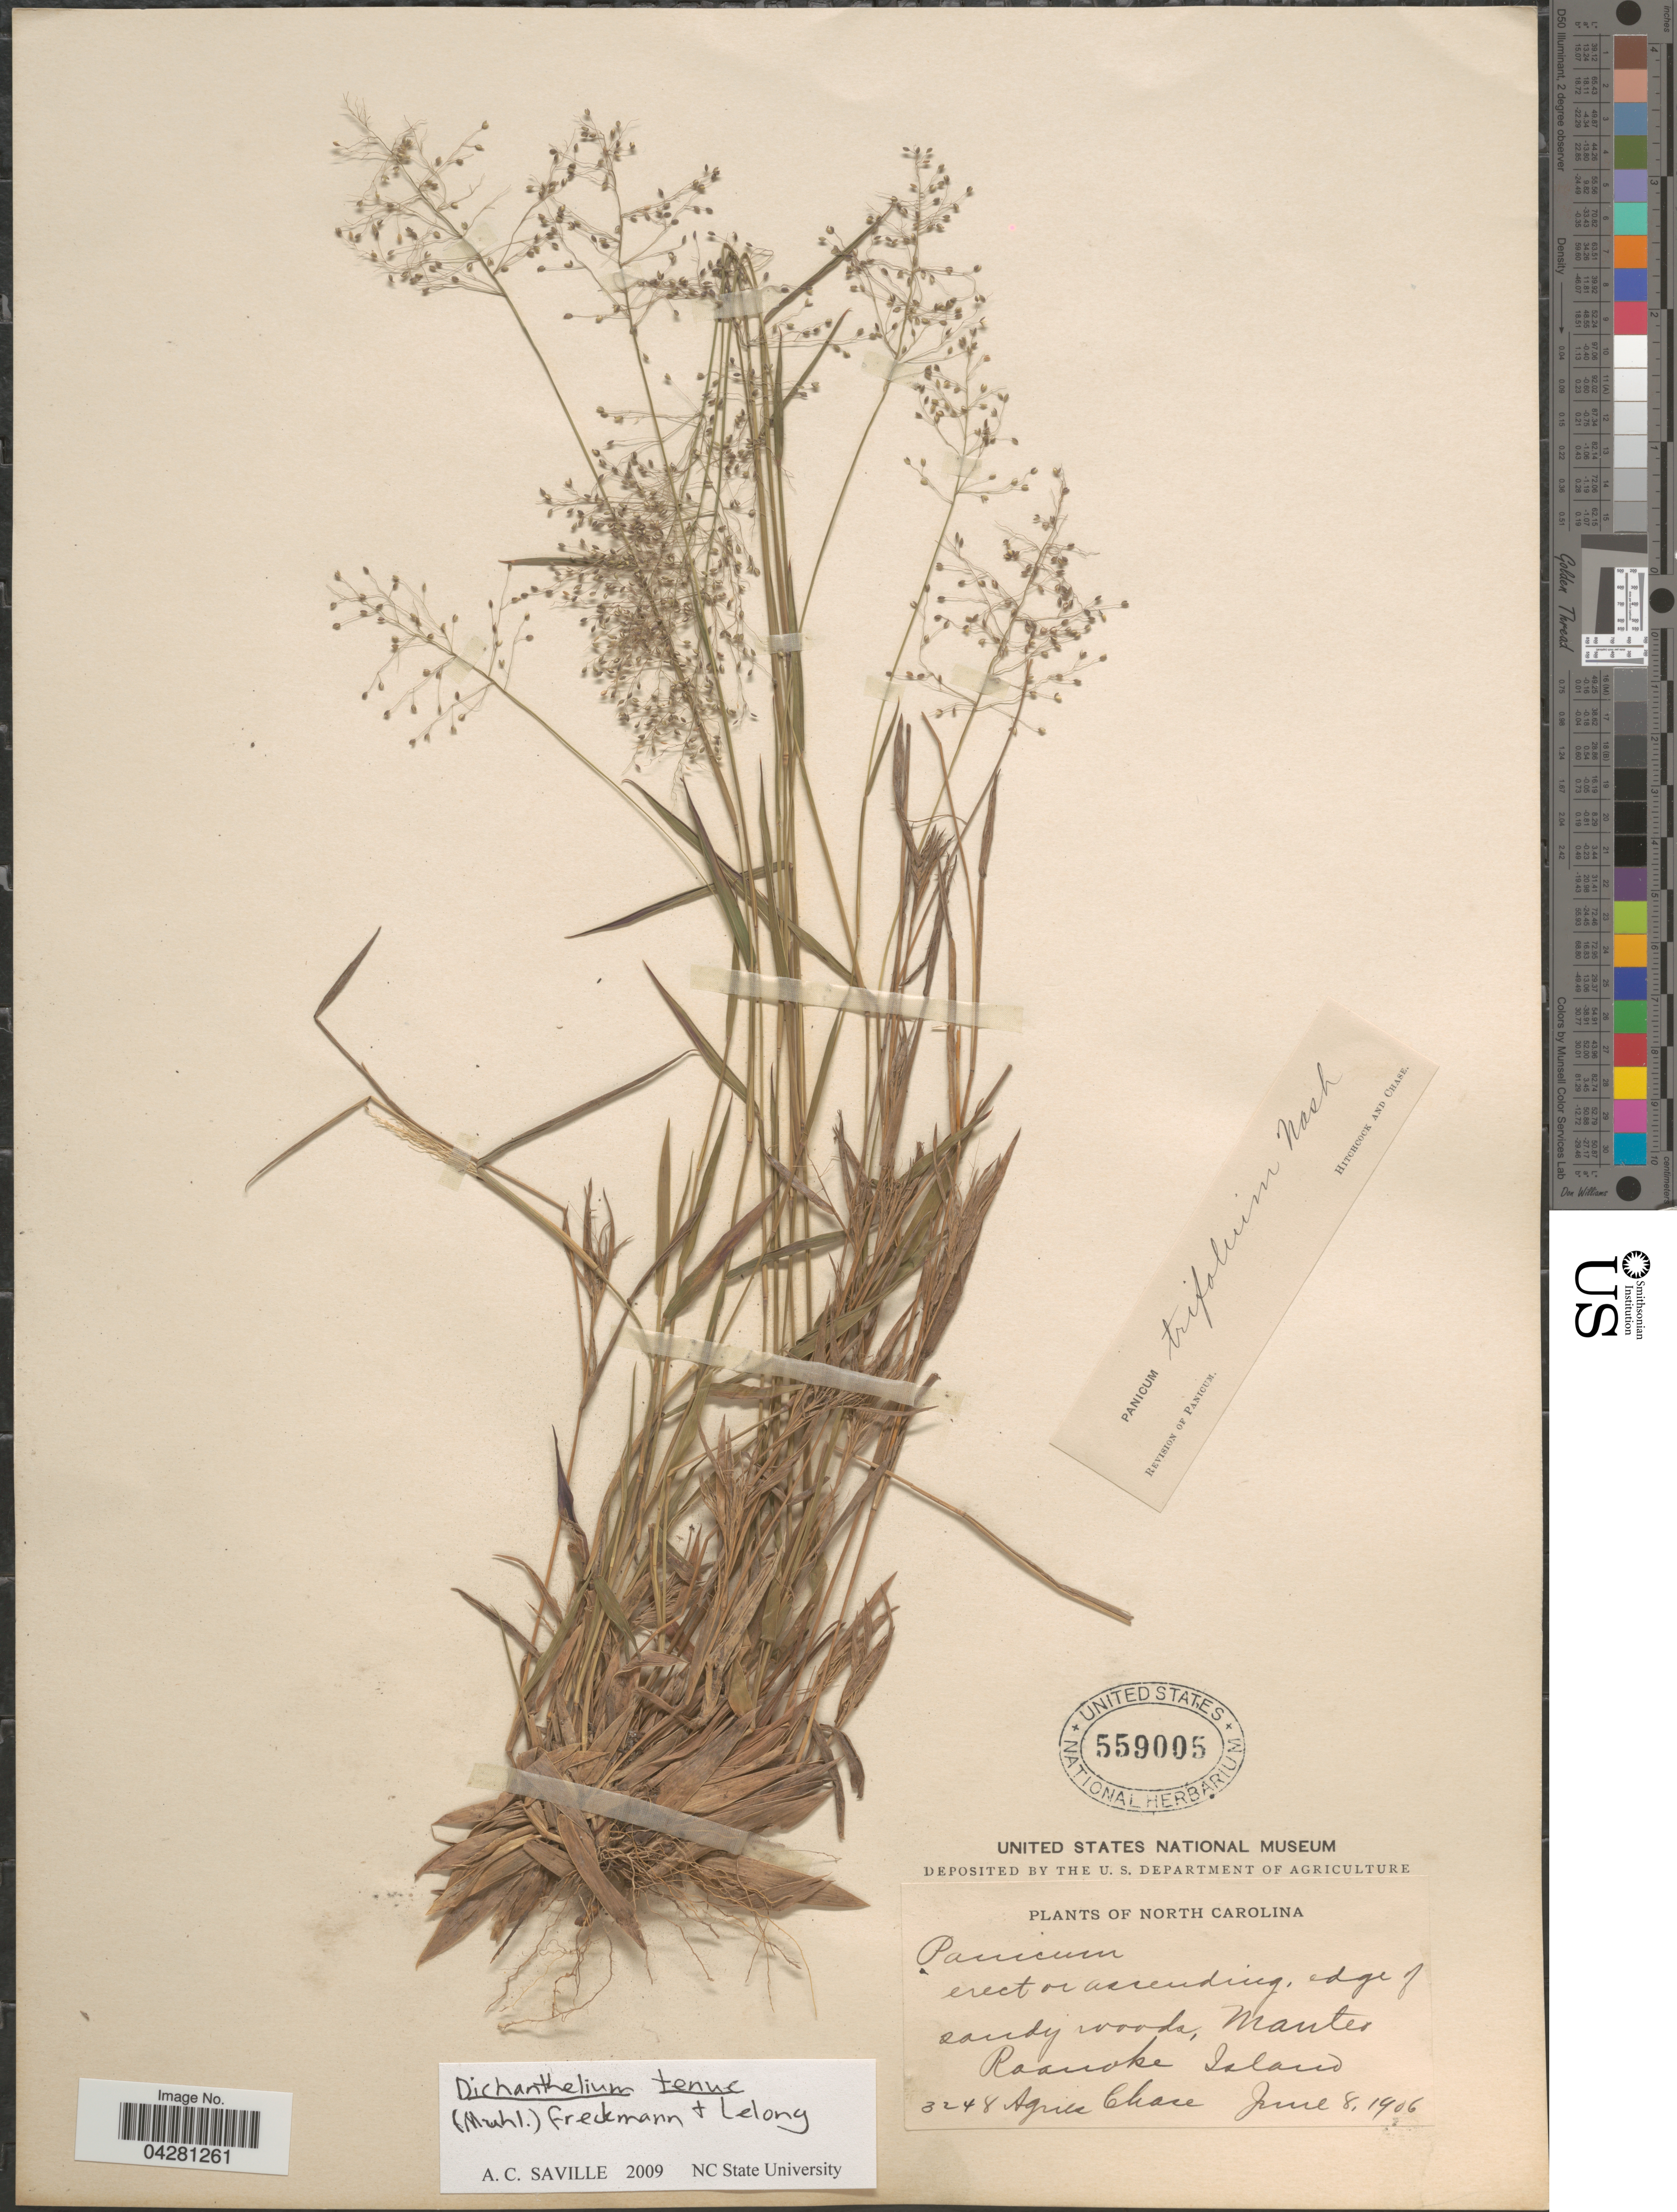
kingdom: Plantae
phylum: Tracheophyta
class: Liliopsida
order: Poales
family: Poaceae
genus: Dichanthelium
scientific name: Dichanthelium dichotomum var. unciphyllum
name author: (Trin.) Davidse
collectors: A. Chase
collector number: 3248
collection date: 1906-06-08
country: United States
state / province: North Carolina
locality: Manteo. Roanoke Island.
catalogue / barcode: US 559005